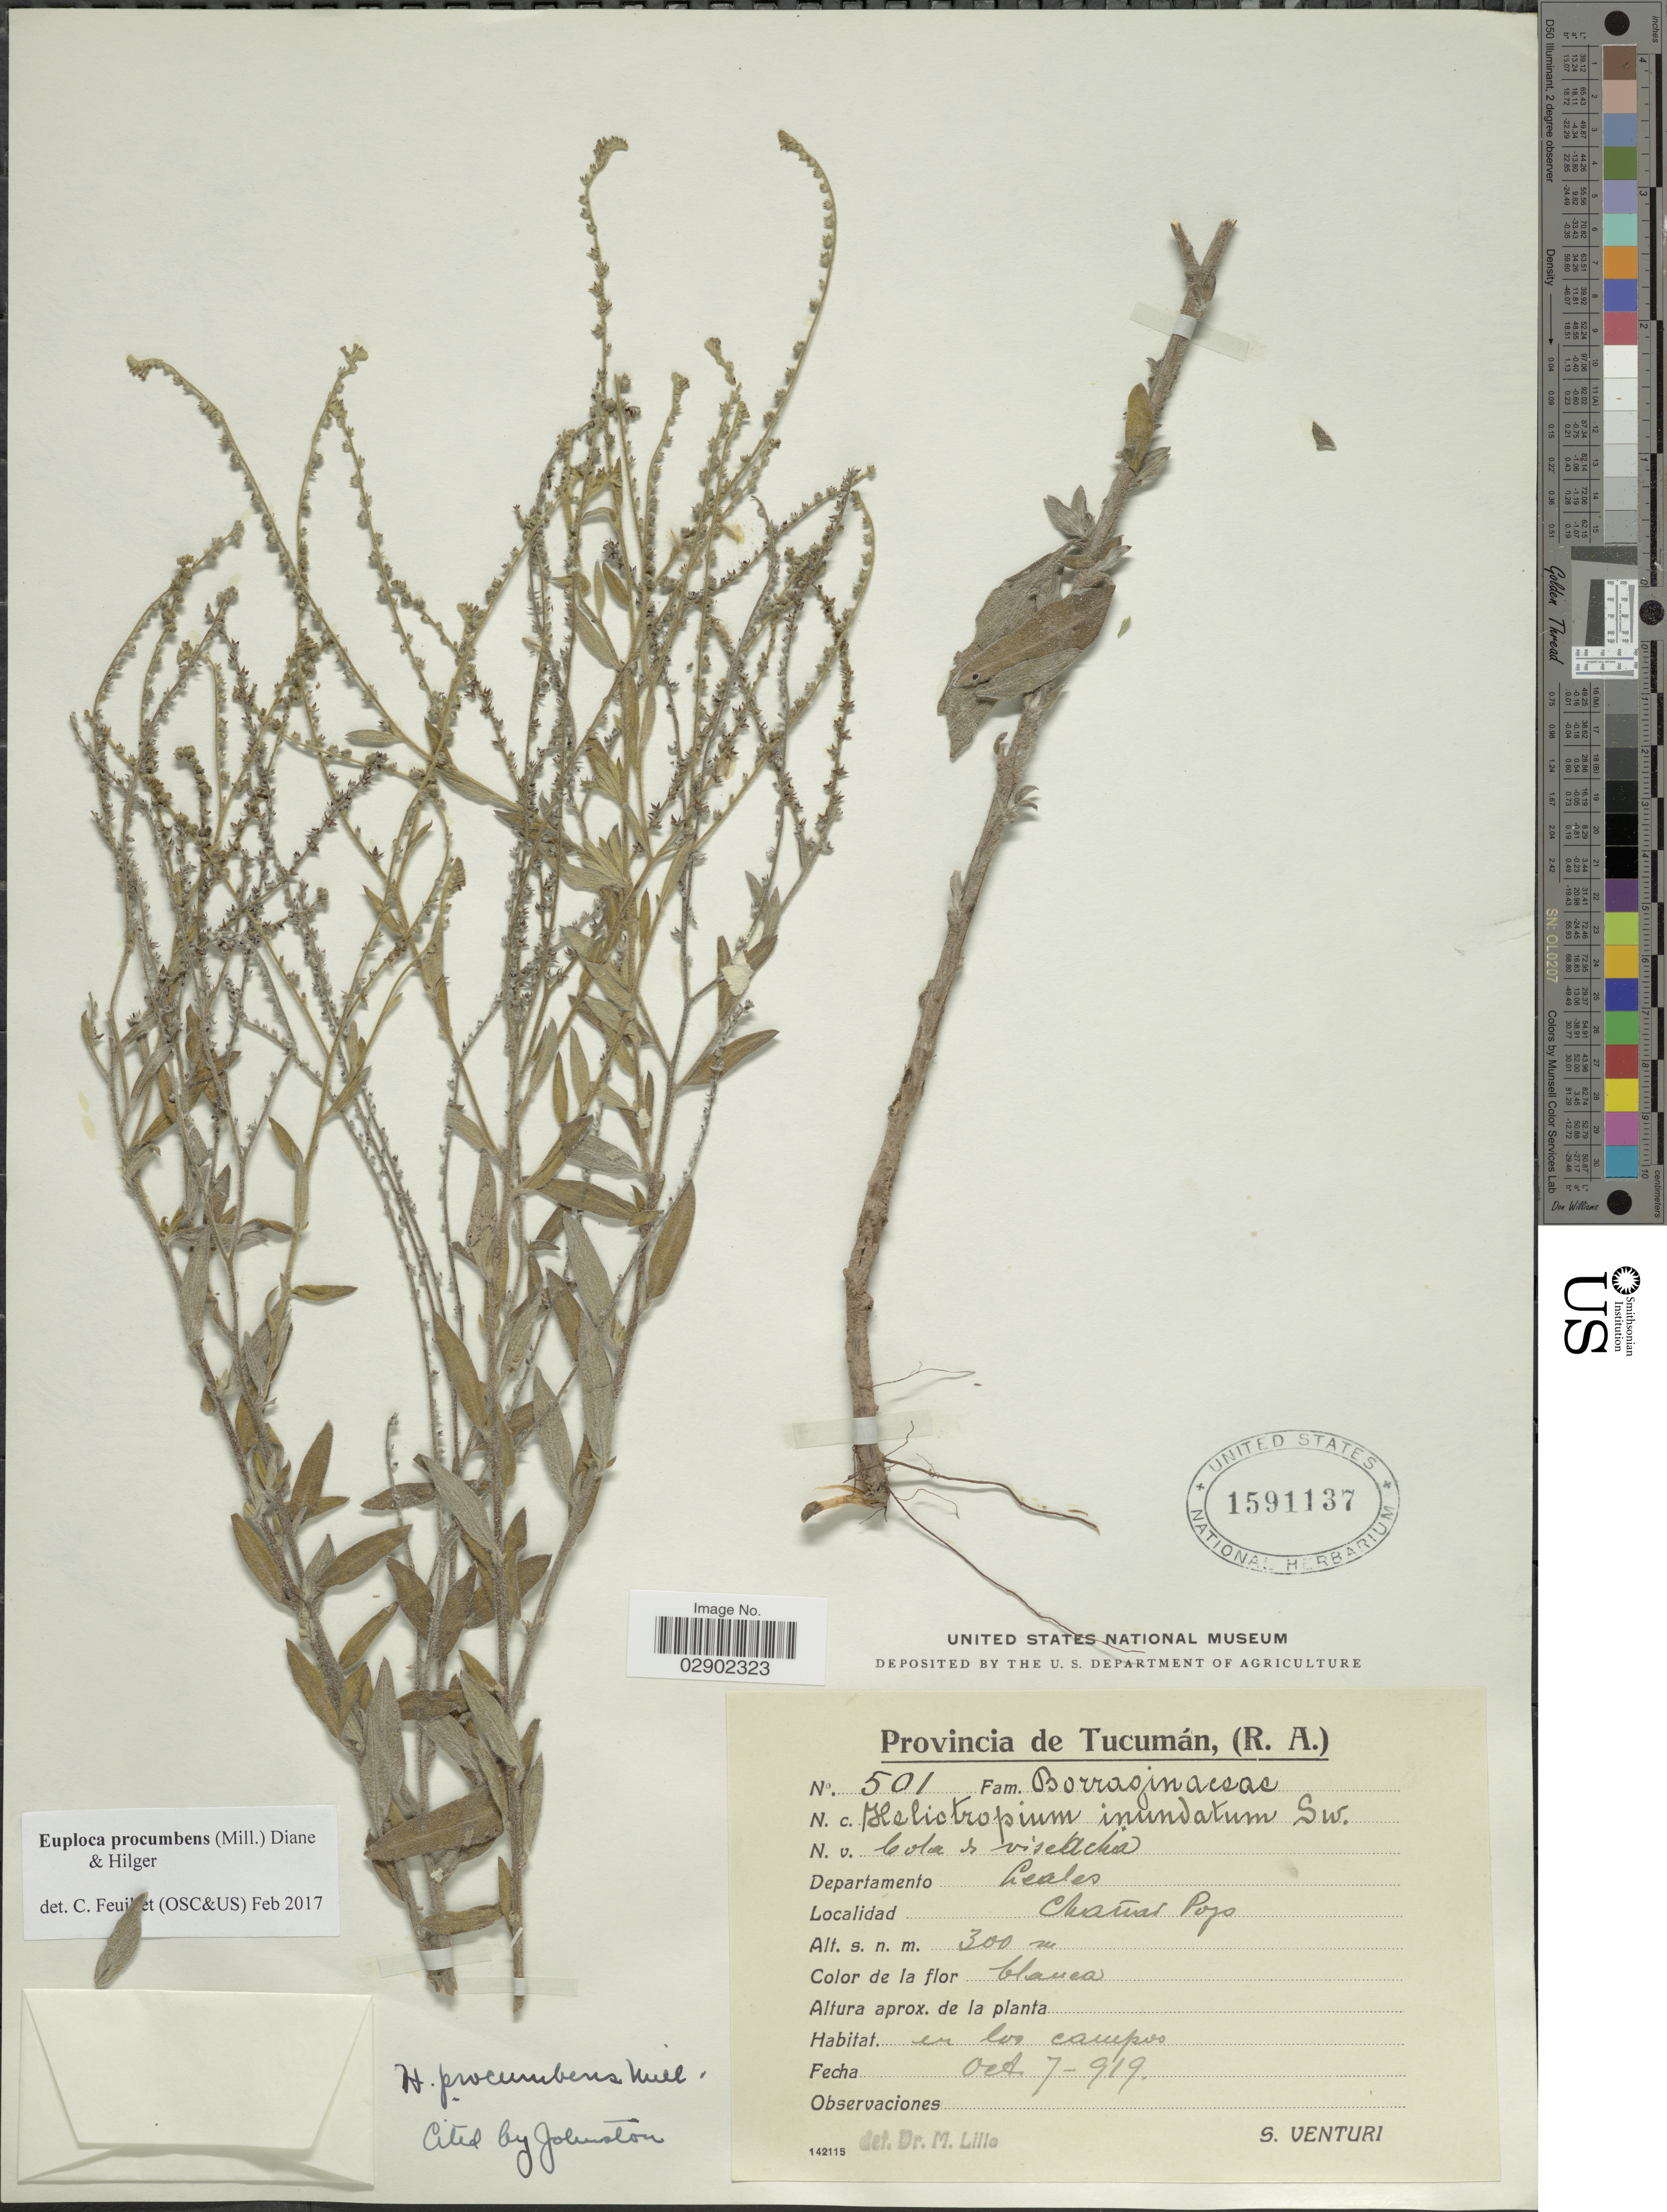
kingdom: Plantae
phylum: Tracheophyta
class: Magnoliopsida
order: Boraginales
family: Heliotropiaceae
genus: Euploca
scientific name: Euploca procumbens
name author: (Mill.) Diane & Hilger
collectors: S. Venturi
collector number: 501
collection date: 1919-10-07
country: Argentina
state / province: Tucuman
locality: Departamento Leales. Chamas Pojo.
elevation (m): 300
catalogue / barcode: US 1591137